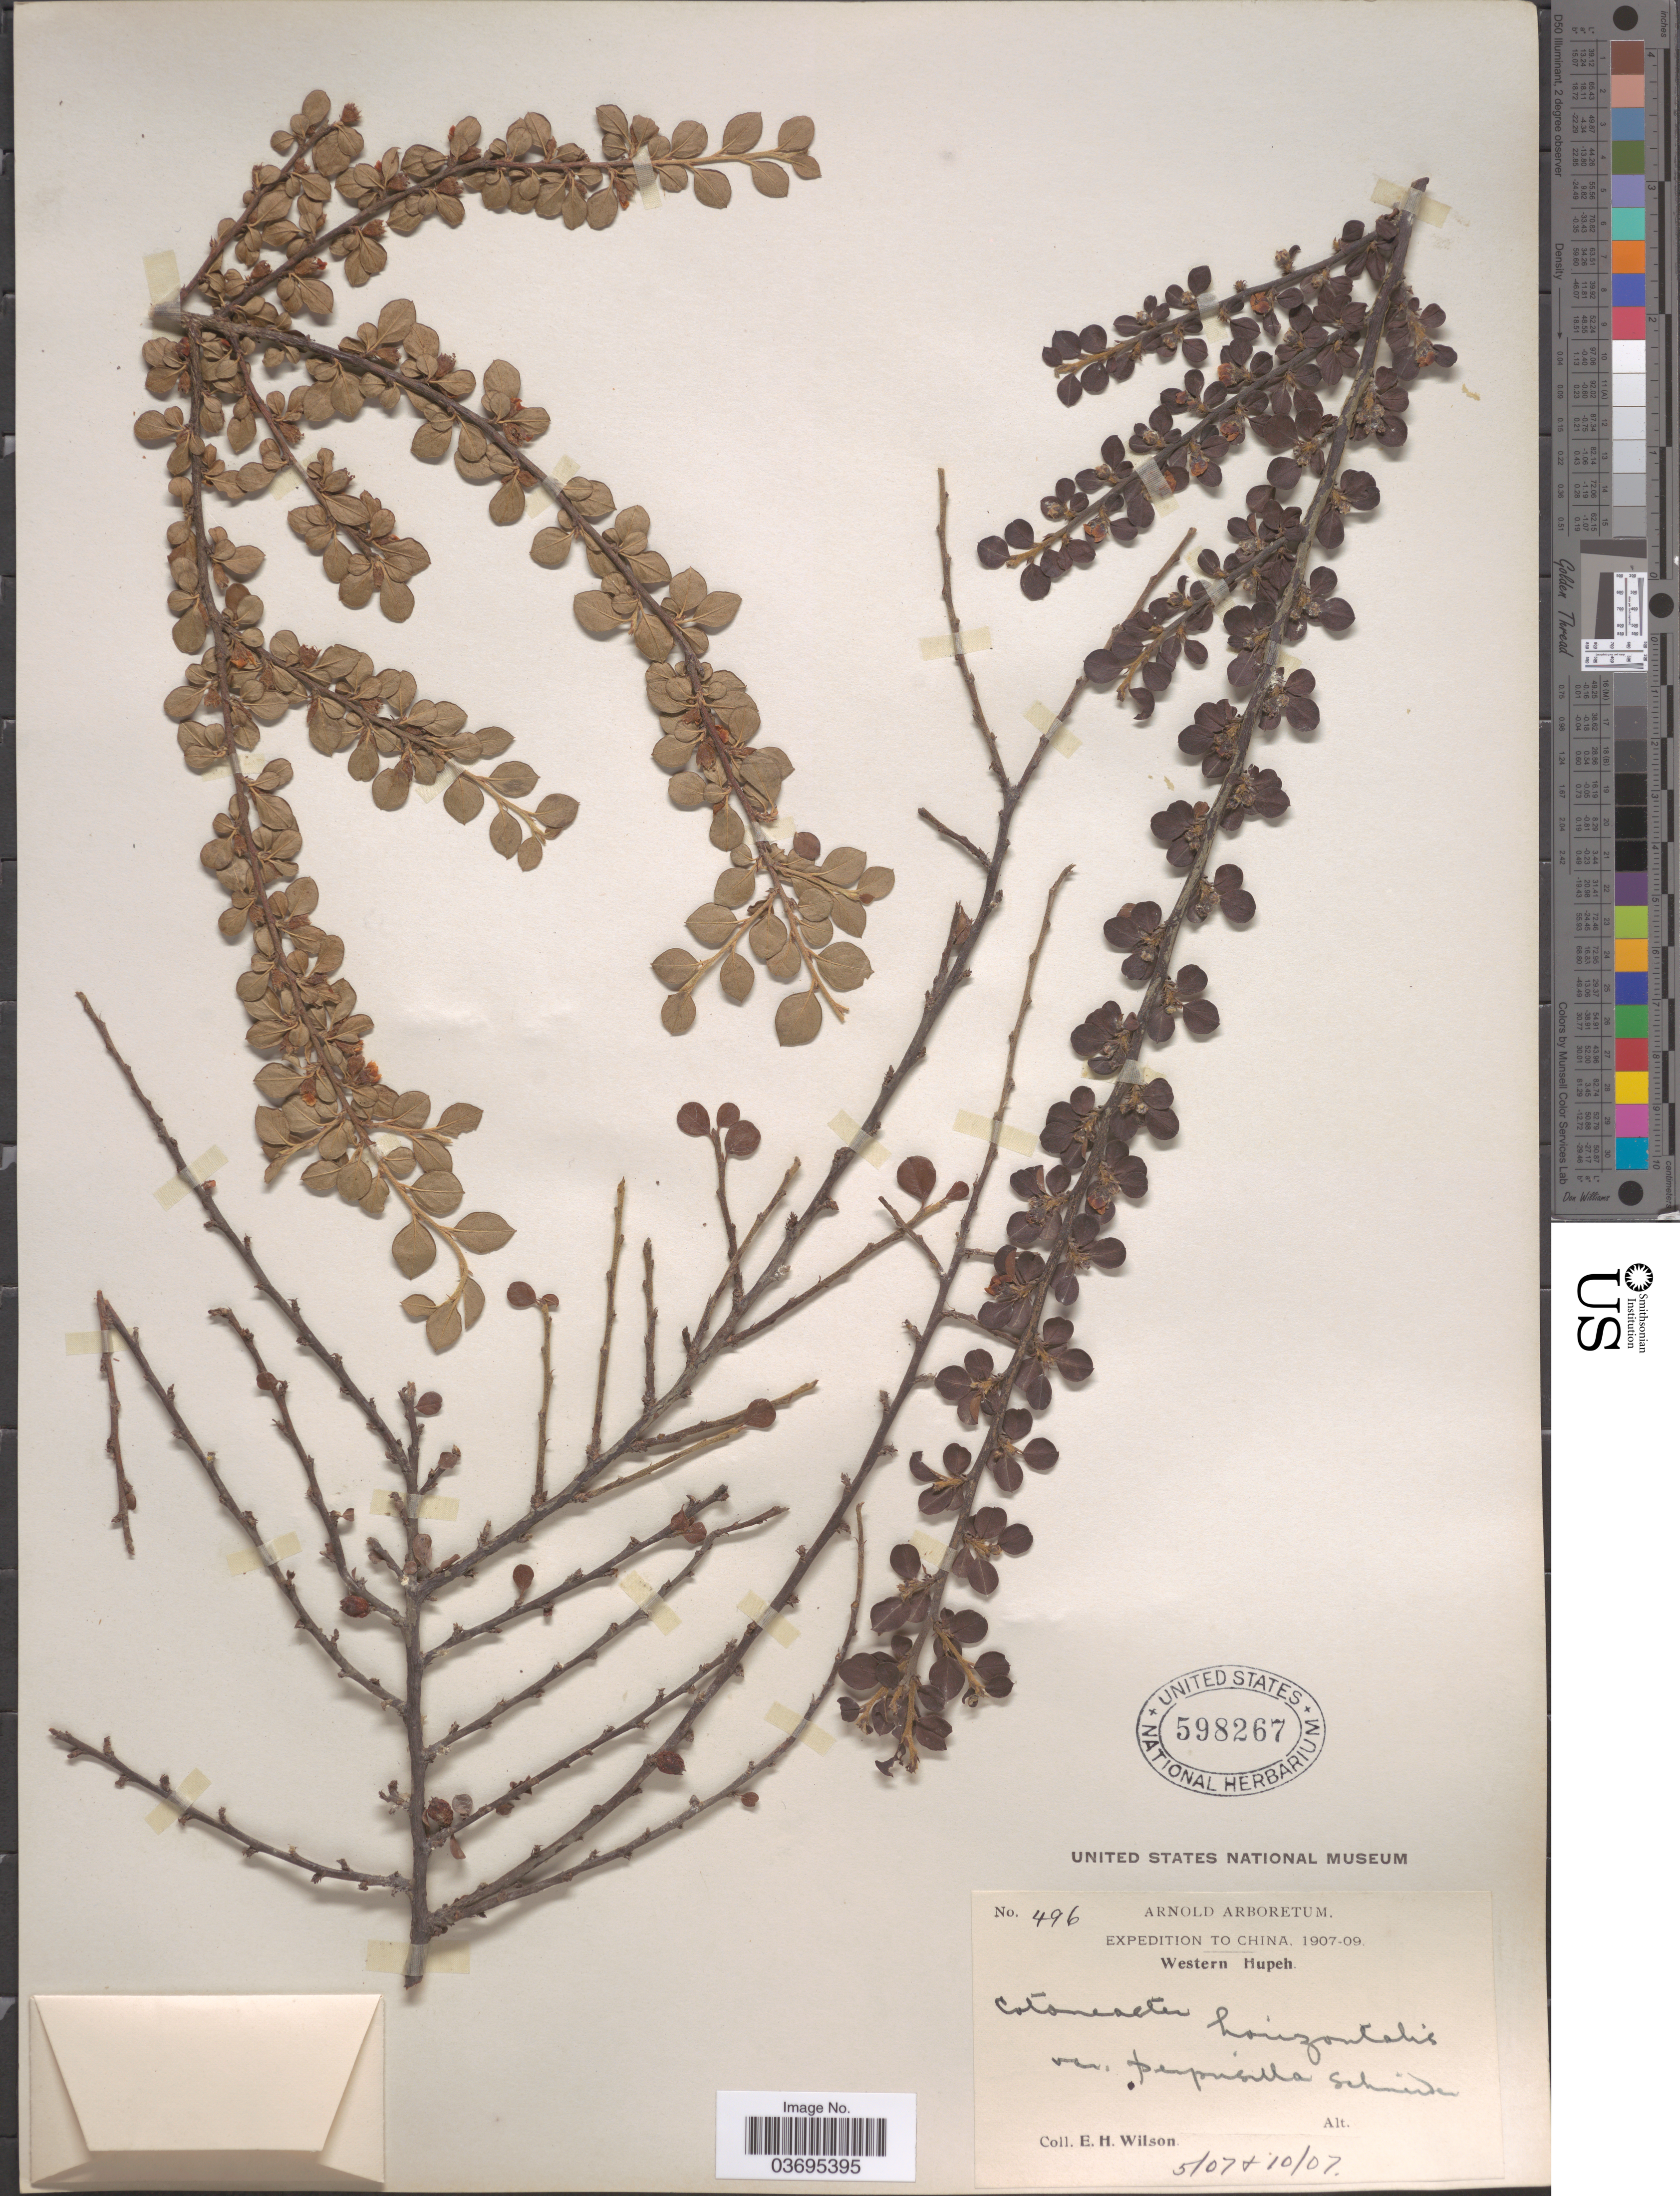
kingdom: Plantae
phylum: Tracheophyta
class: Magnoliopsida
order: Rosales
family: Rosaceae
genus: Cotoneaster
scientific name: Cotoneaster horizontalis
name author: Decne.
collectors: E. Wilson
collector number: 496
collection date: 1907-05/1907-10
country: China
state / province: Hubei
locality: Western Hupeh.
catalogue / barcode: US 598267